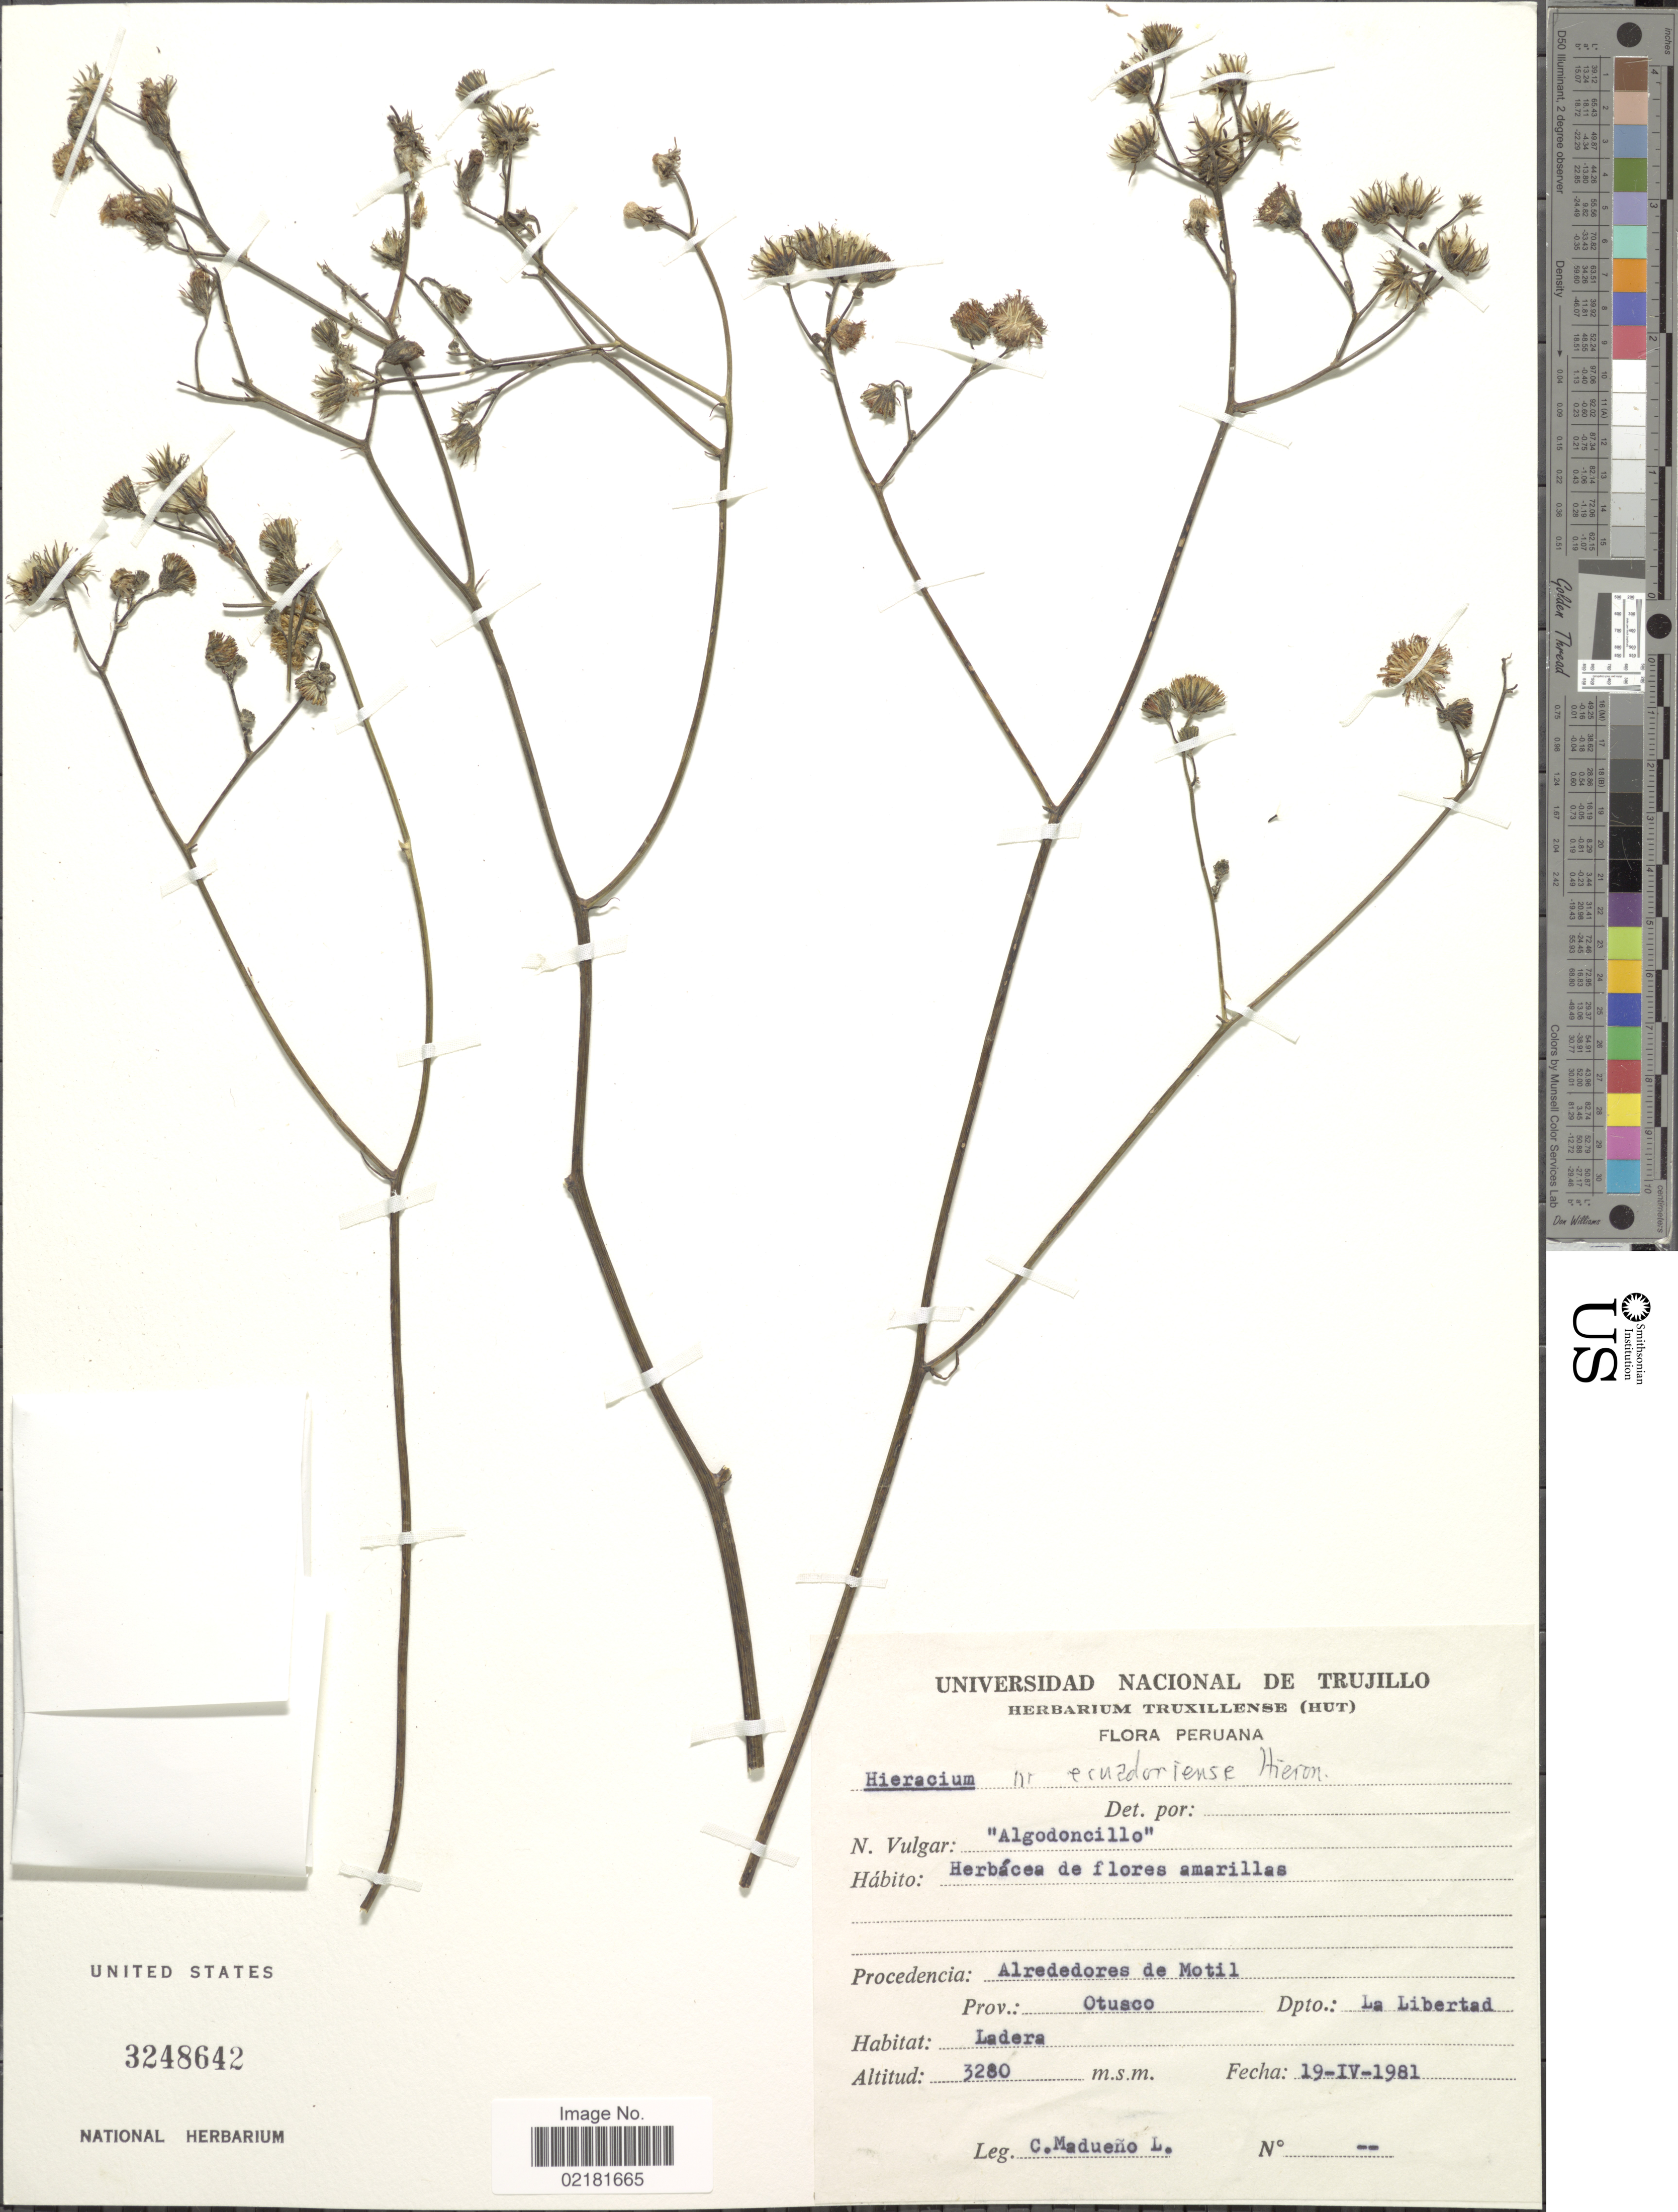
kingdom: Plantae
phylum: Tracheophyta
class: Magnoliopsida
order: Asterales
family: Asteraceae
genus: Hieracium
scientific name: Hieracium ecuadoriense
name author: Arvet-Touvet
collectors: C. Madueno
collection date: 1981-04-19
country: Peru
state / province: La Libertad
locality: Alrededores de Motil, Prov.: Otusco.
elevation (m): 3280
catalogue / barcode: US 3248642